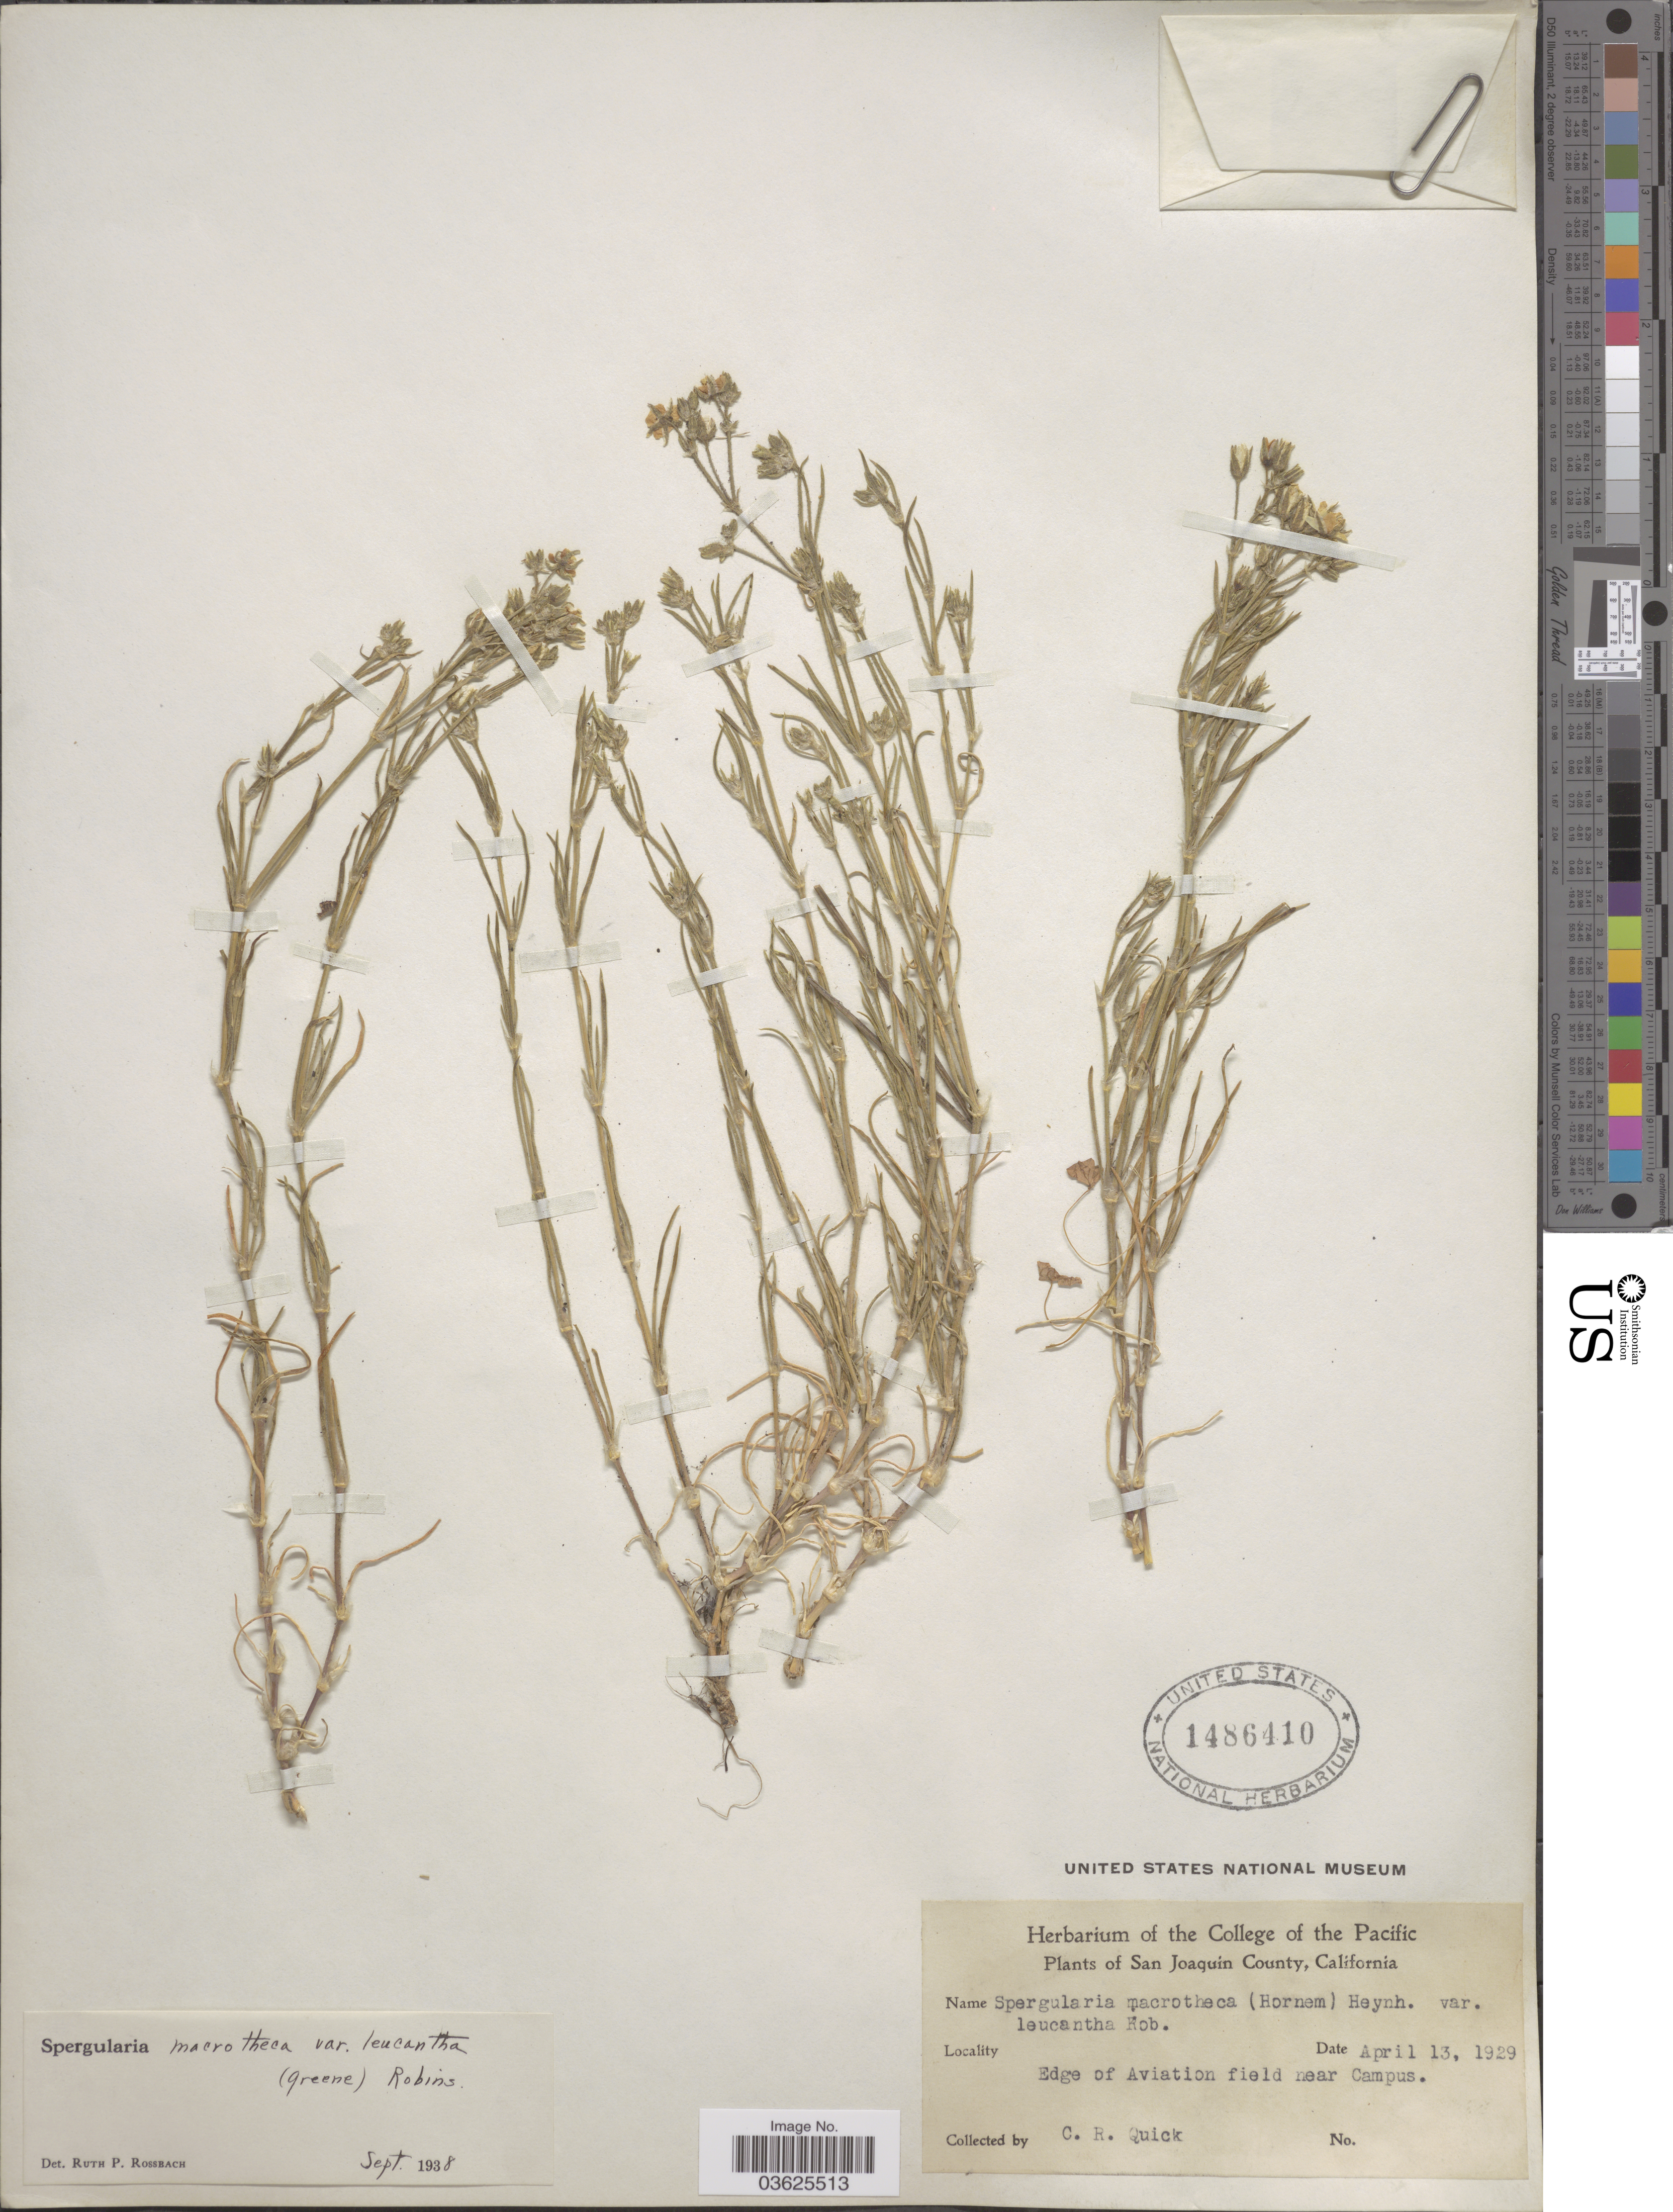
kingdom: Plantae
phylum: Tracheophyta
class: Magnoliopsida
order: Caryophyllales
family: Caryophyllaceae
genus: Spergularia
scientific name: Spergularia macrotheca var. leucantha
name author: (Greene) B.L. Rob.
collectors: C. Quick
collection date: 1929-04-13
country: United States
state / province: California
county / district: San Joaquin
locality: San Joaquin County. Edge of Aviation field near Campus.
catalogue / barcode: US 1486410